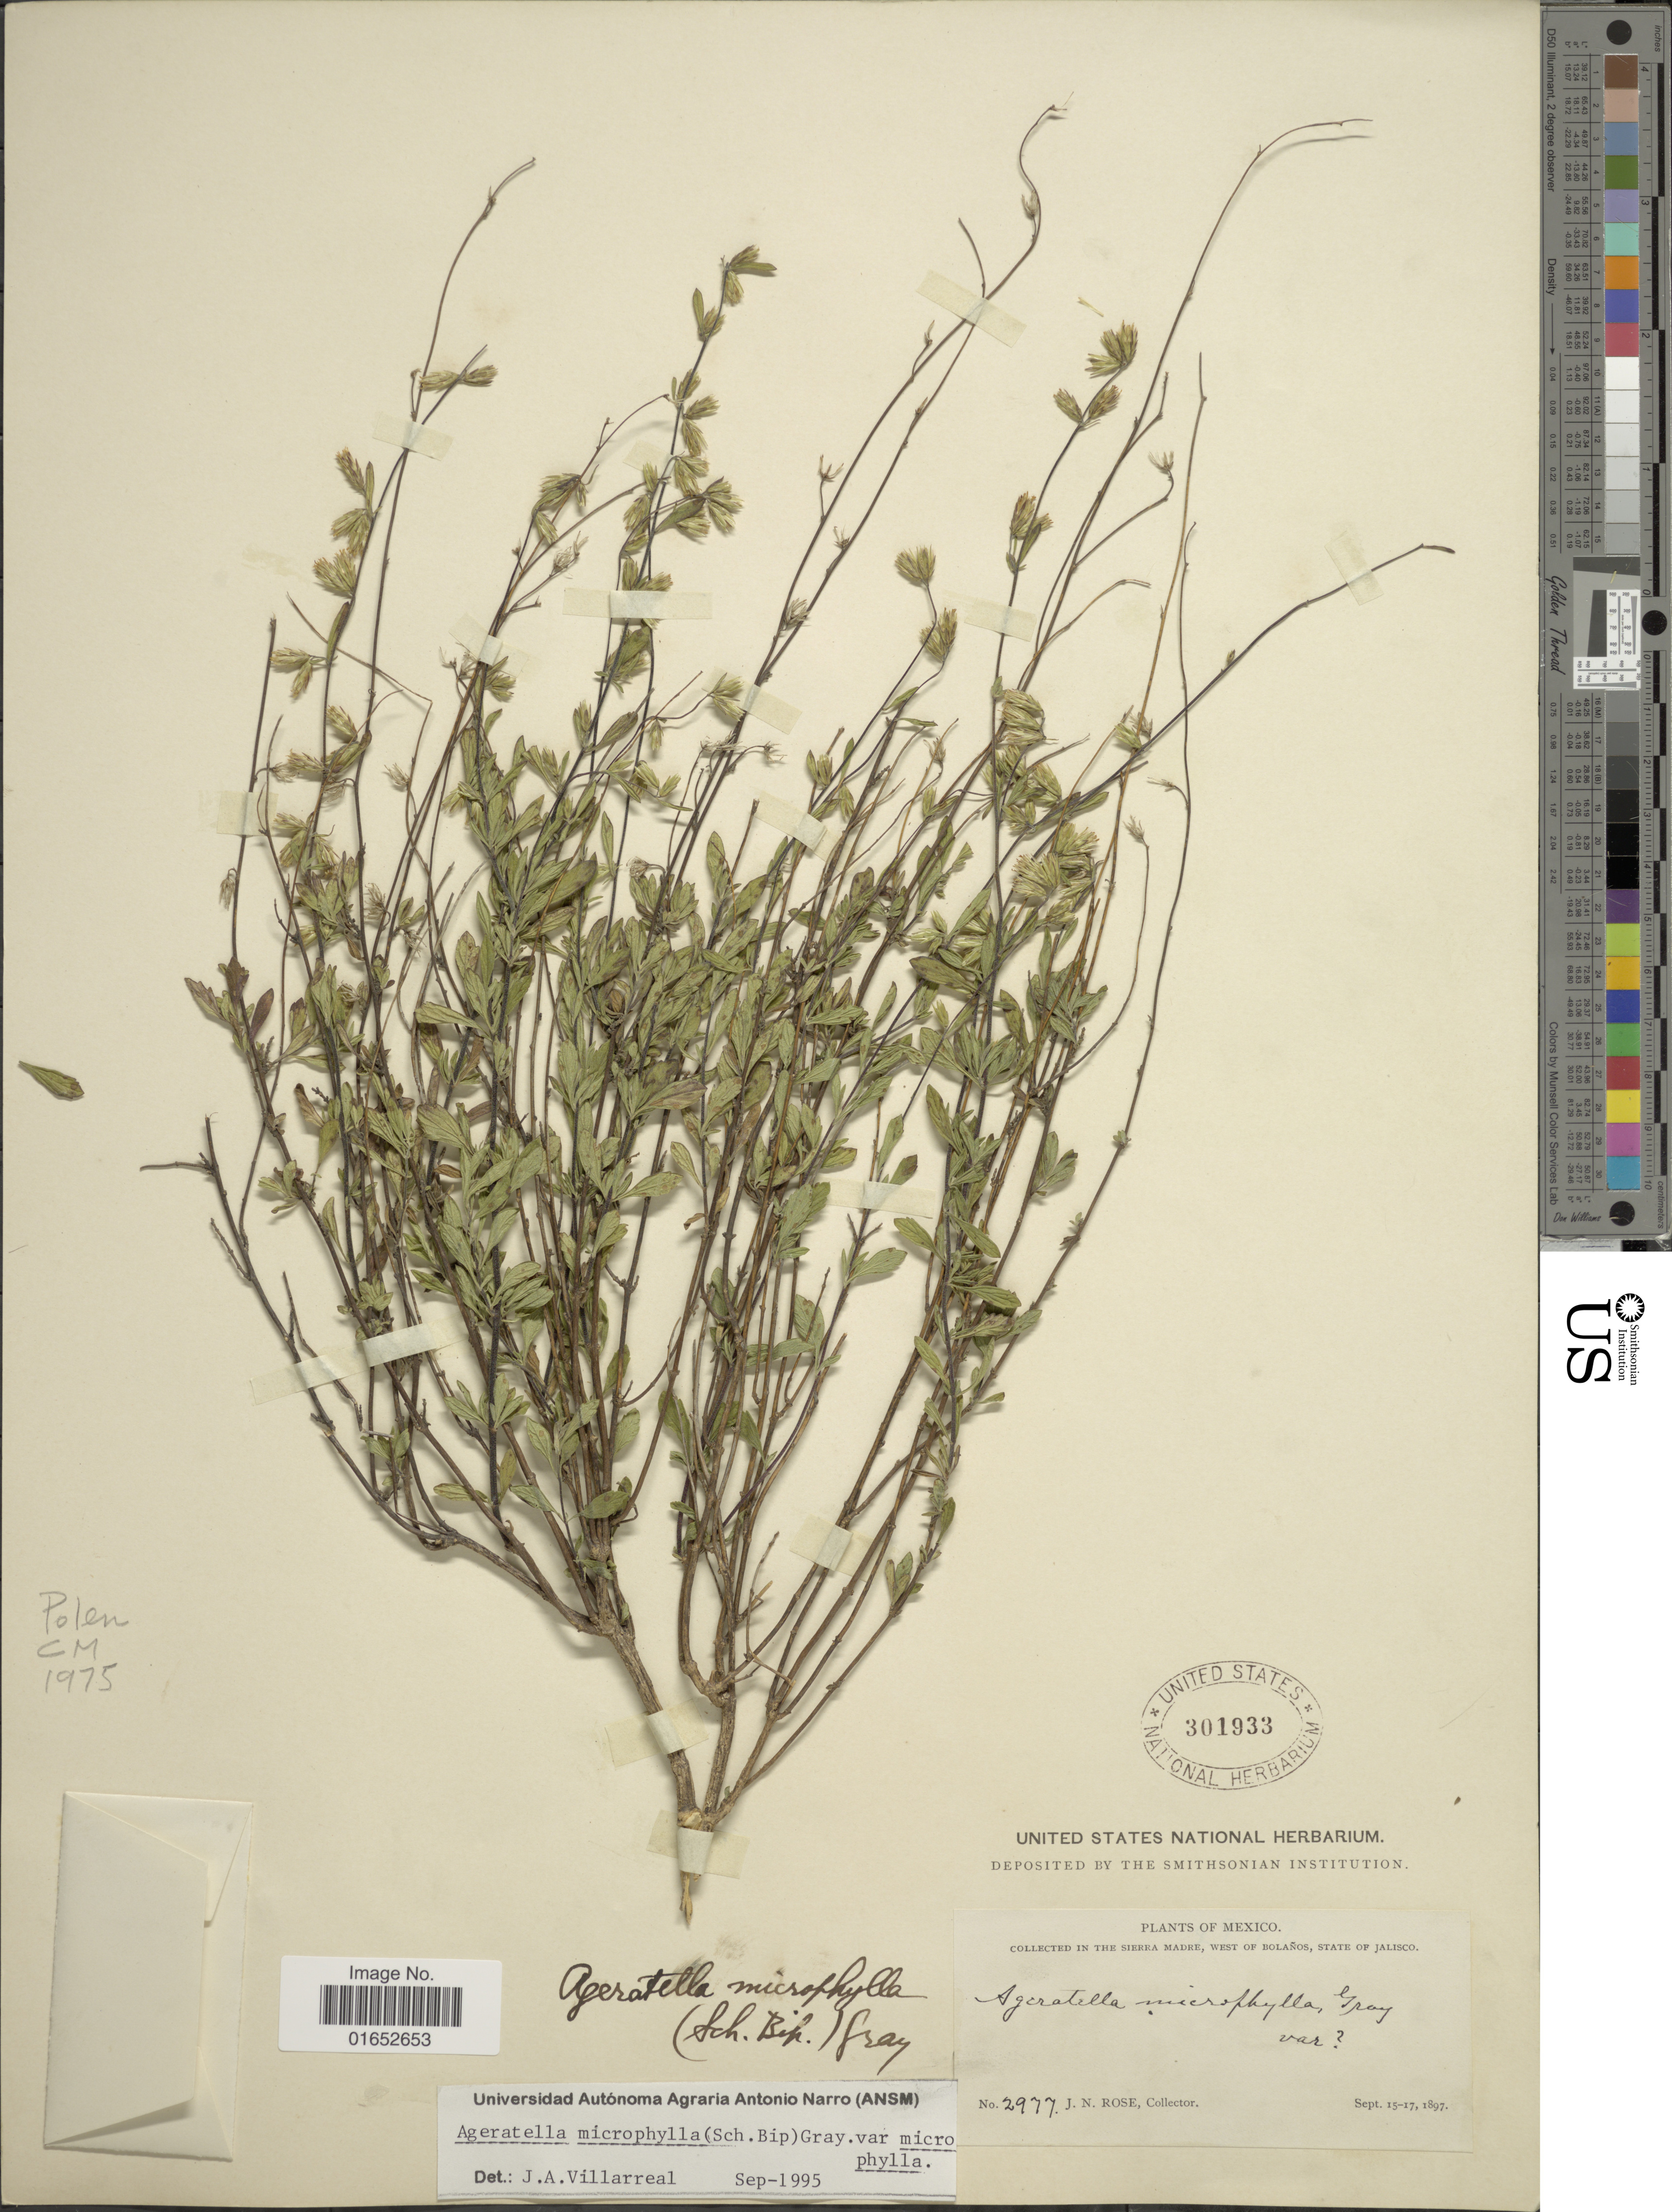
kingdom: Plantae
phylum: Tracheophyta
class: Magnoliopsida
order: Asterales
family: Asteraceae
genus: Ageratella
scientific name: Ageratella microphylla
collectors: J. N. Rose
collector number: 2977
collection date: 1897-09-15/1897-09-17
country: Mexico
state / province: Jalisco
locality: In the Sierra Madre, West of Bolaños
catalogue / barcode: US 301933